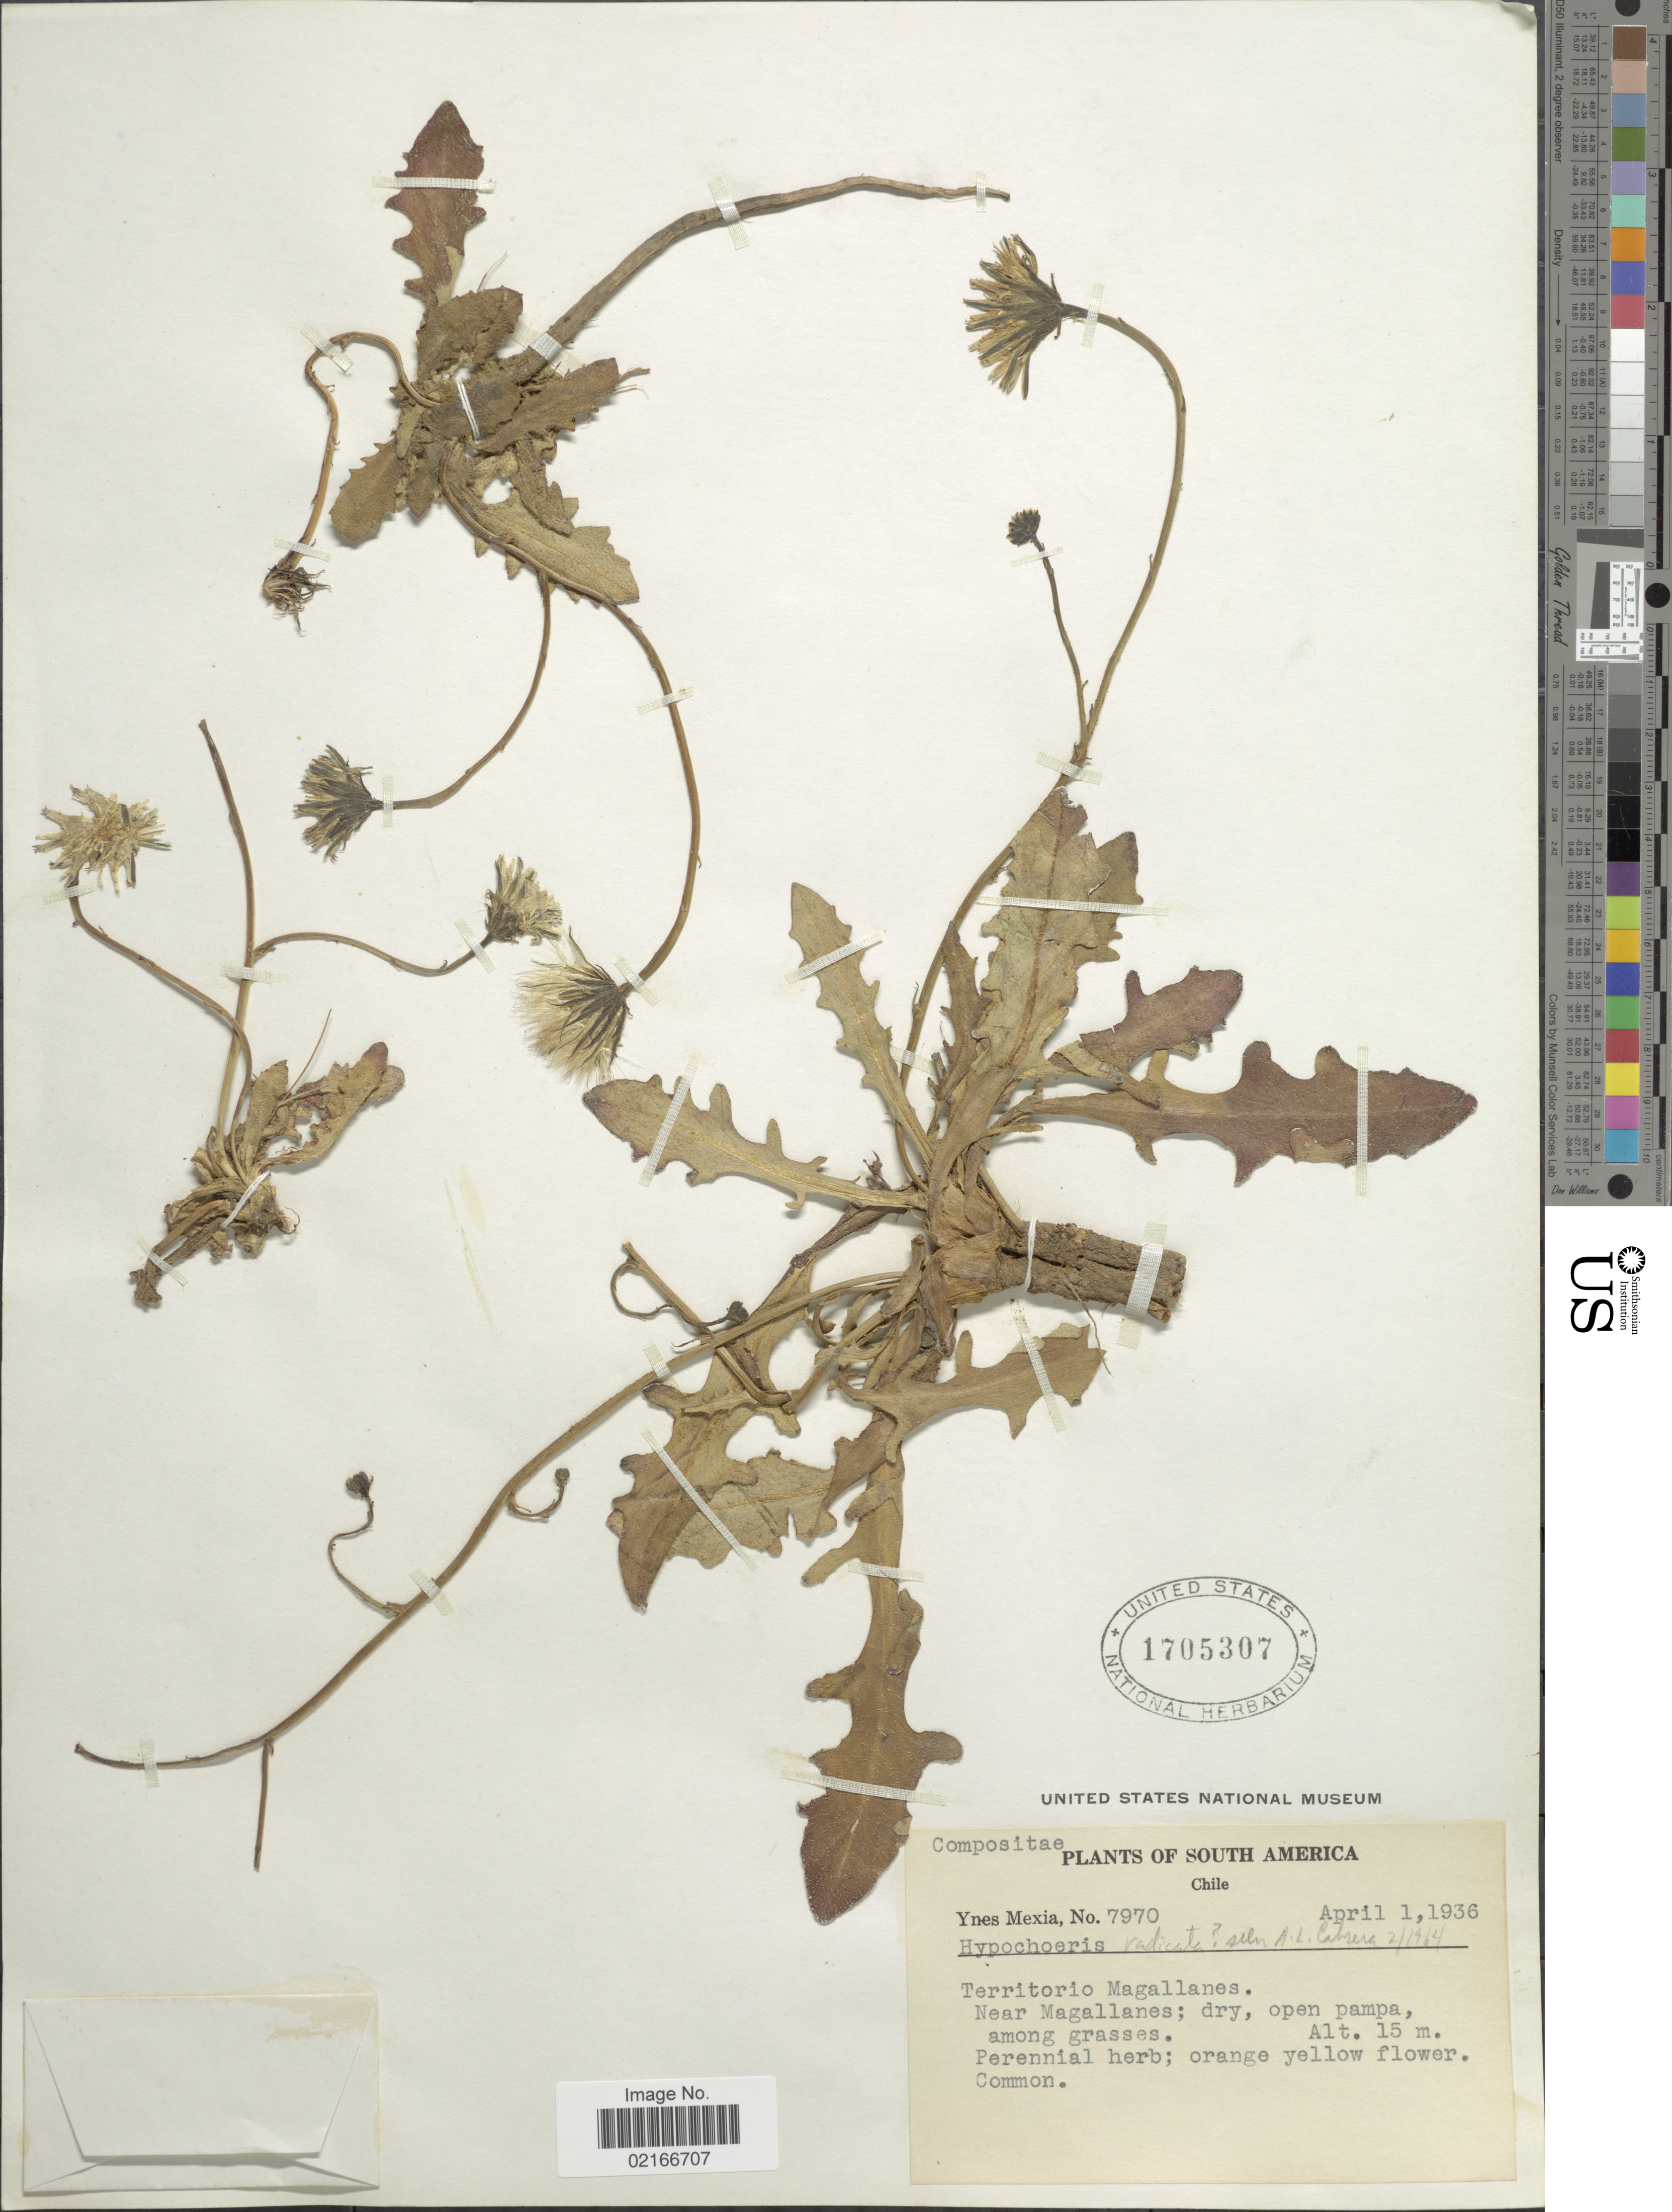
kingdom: Plantae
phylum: Tracheophyta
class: Magnoliopsida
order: Asterales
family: Asteraceae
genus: Hypochaeris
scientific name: Hypochaeris radicata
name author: L.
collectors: Y. Mexia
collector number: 7970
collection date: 1936-04-01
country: Chile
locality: Territorio Magallanes. Near Magallanes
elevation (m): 15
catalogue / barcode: US 1705307